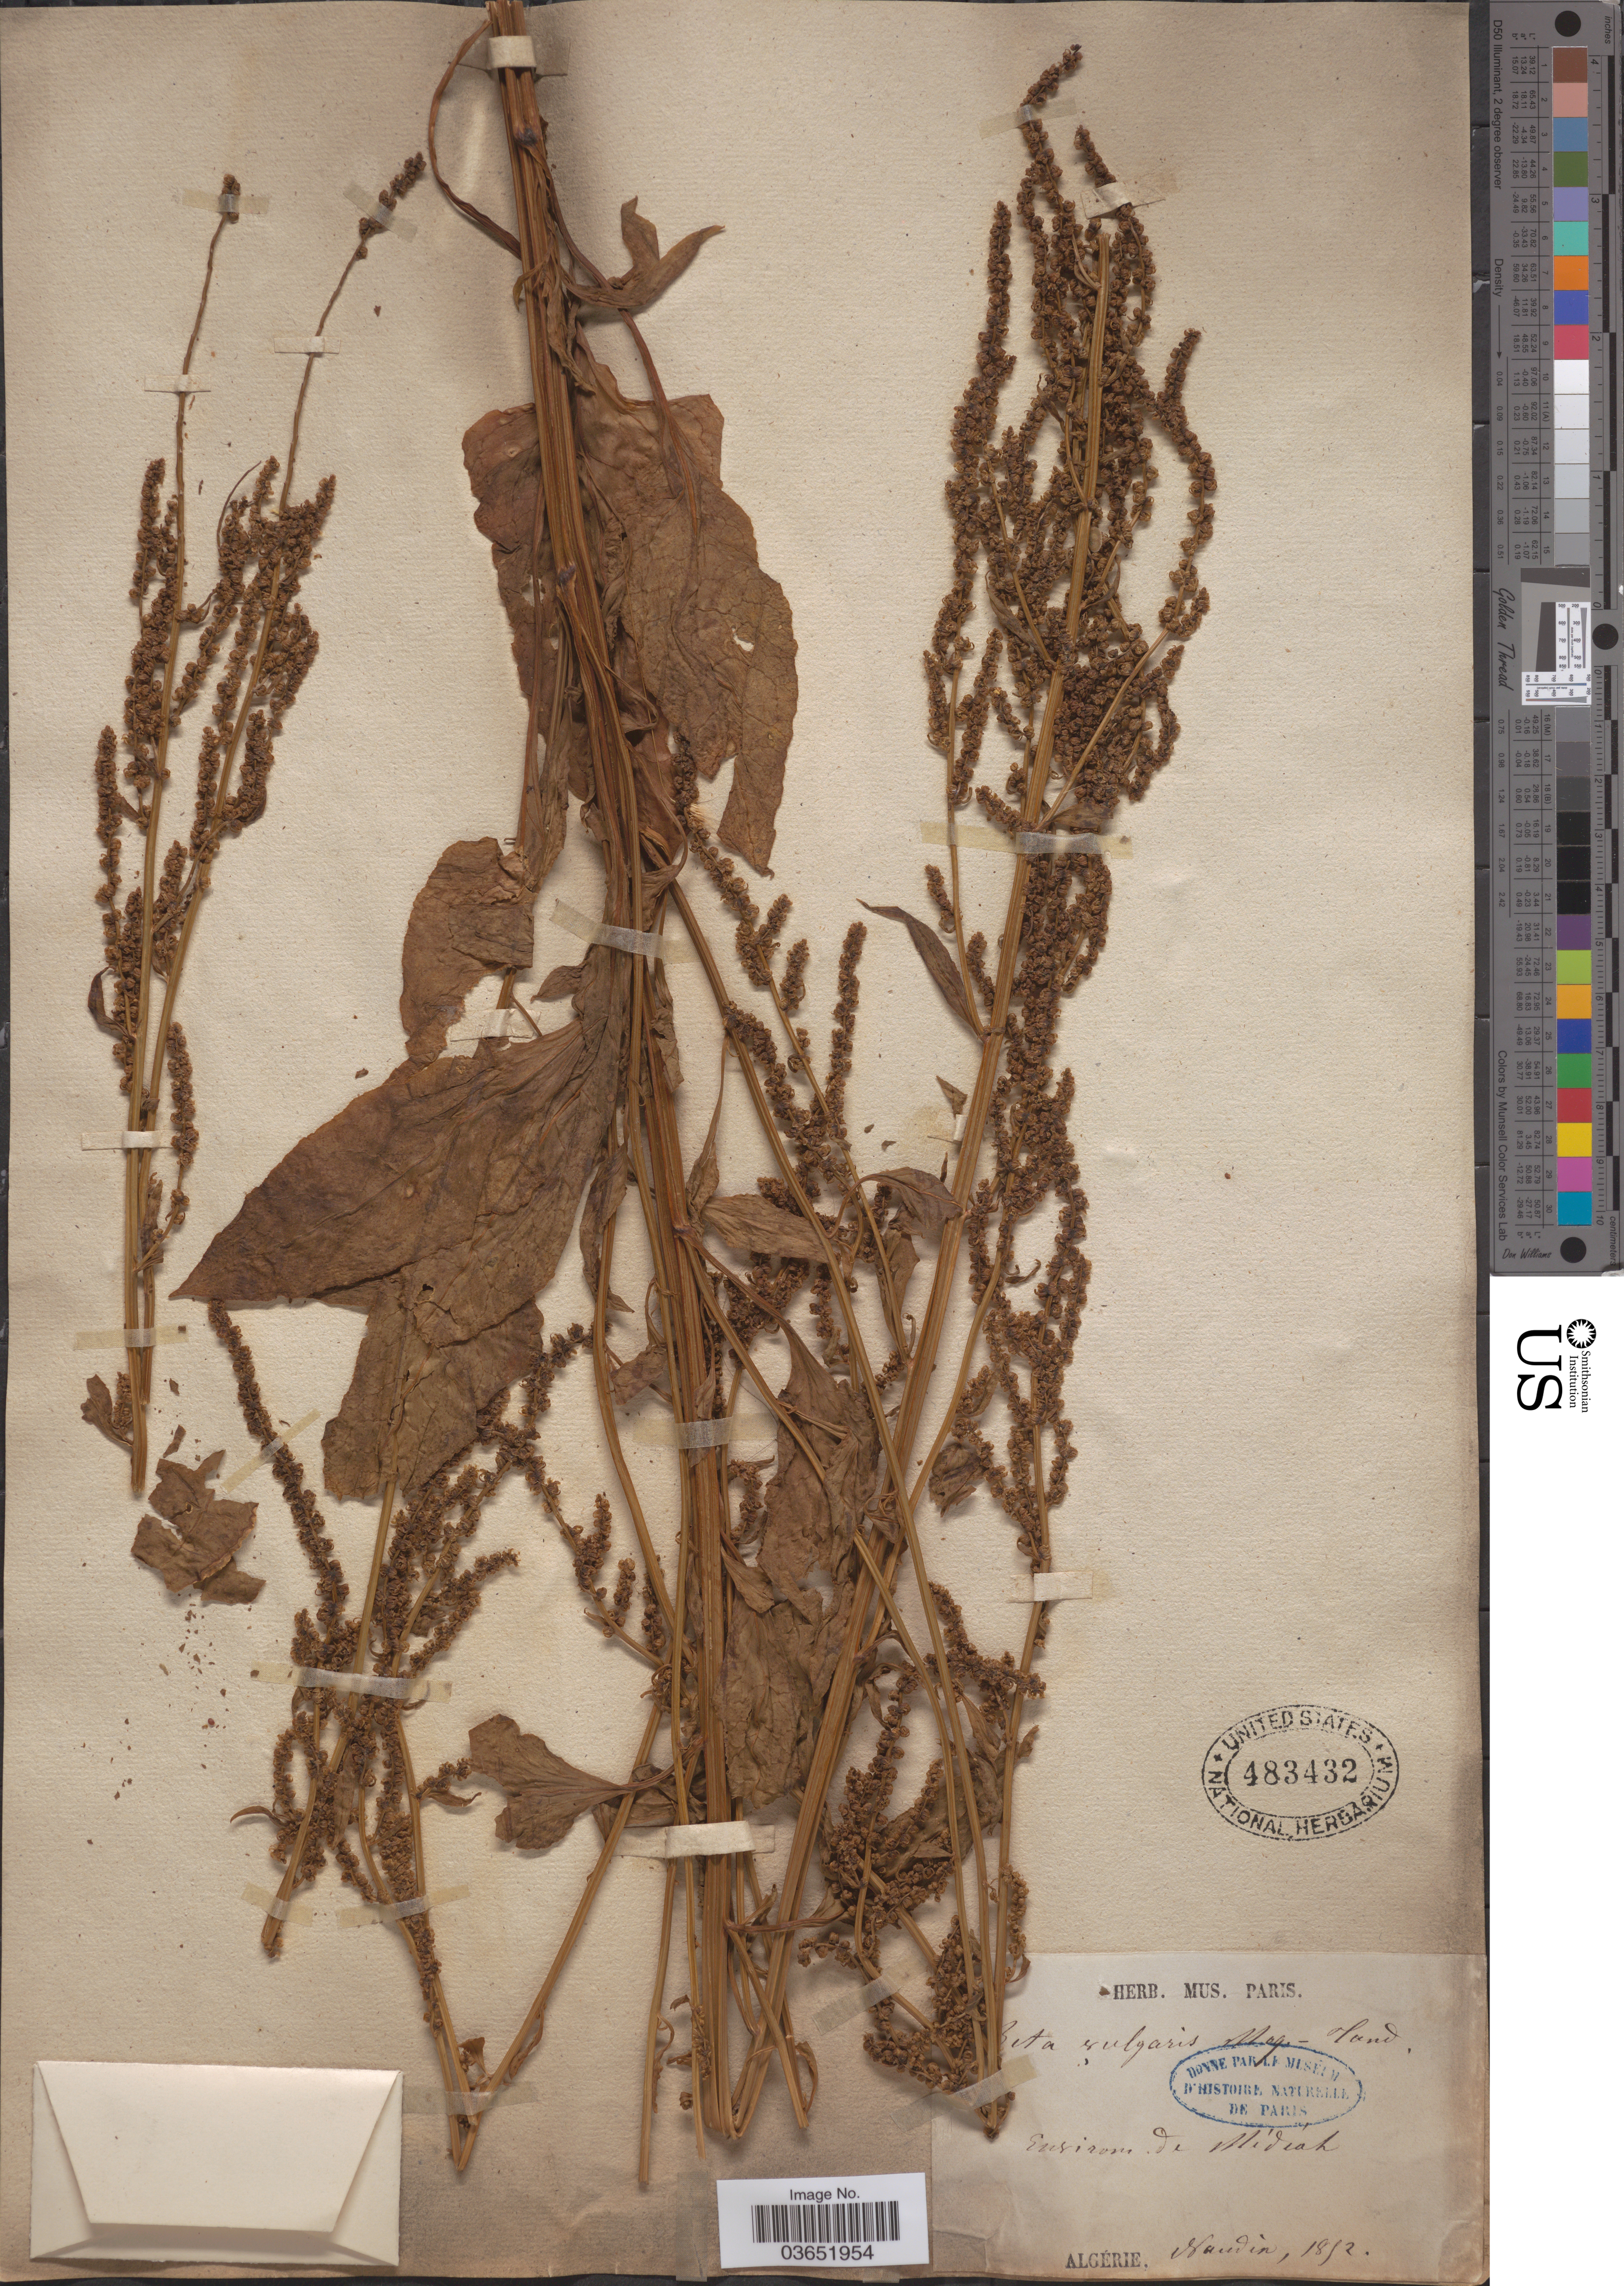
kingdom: Plantae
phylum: Tracheophyta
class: Magnoliopsida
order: Caryophyllales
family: Amaranthaceae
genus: Beta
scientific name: Beta vulgaris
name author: L.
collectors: Naudin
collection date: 1852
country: Algeria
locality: Environ de Midiah.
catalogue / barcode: US 483432